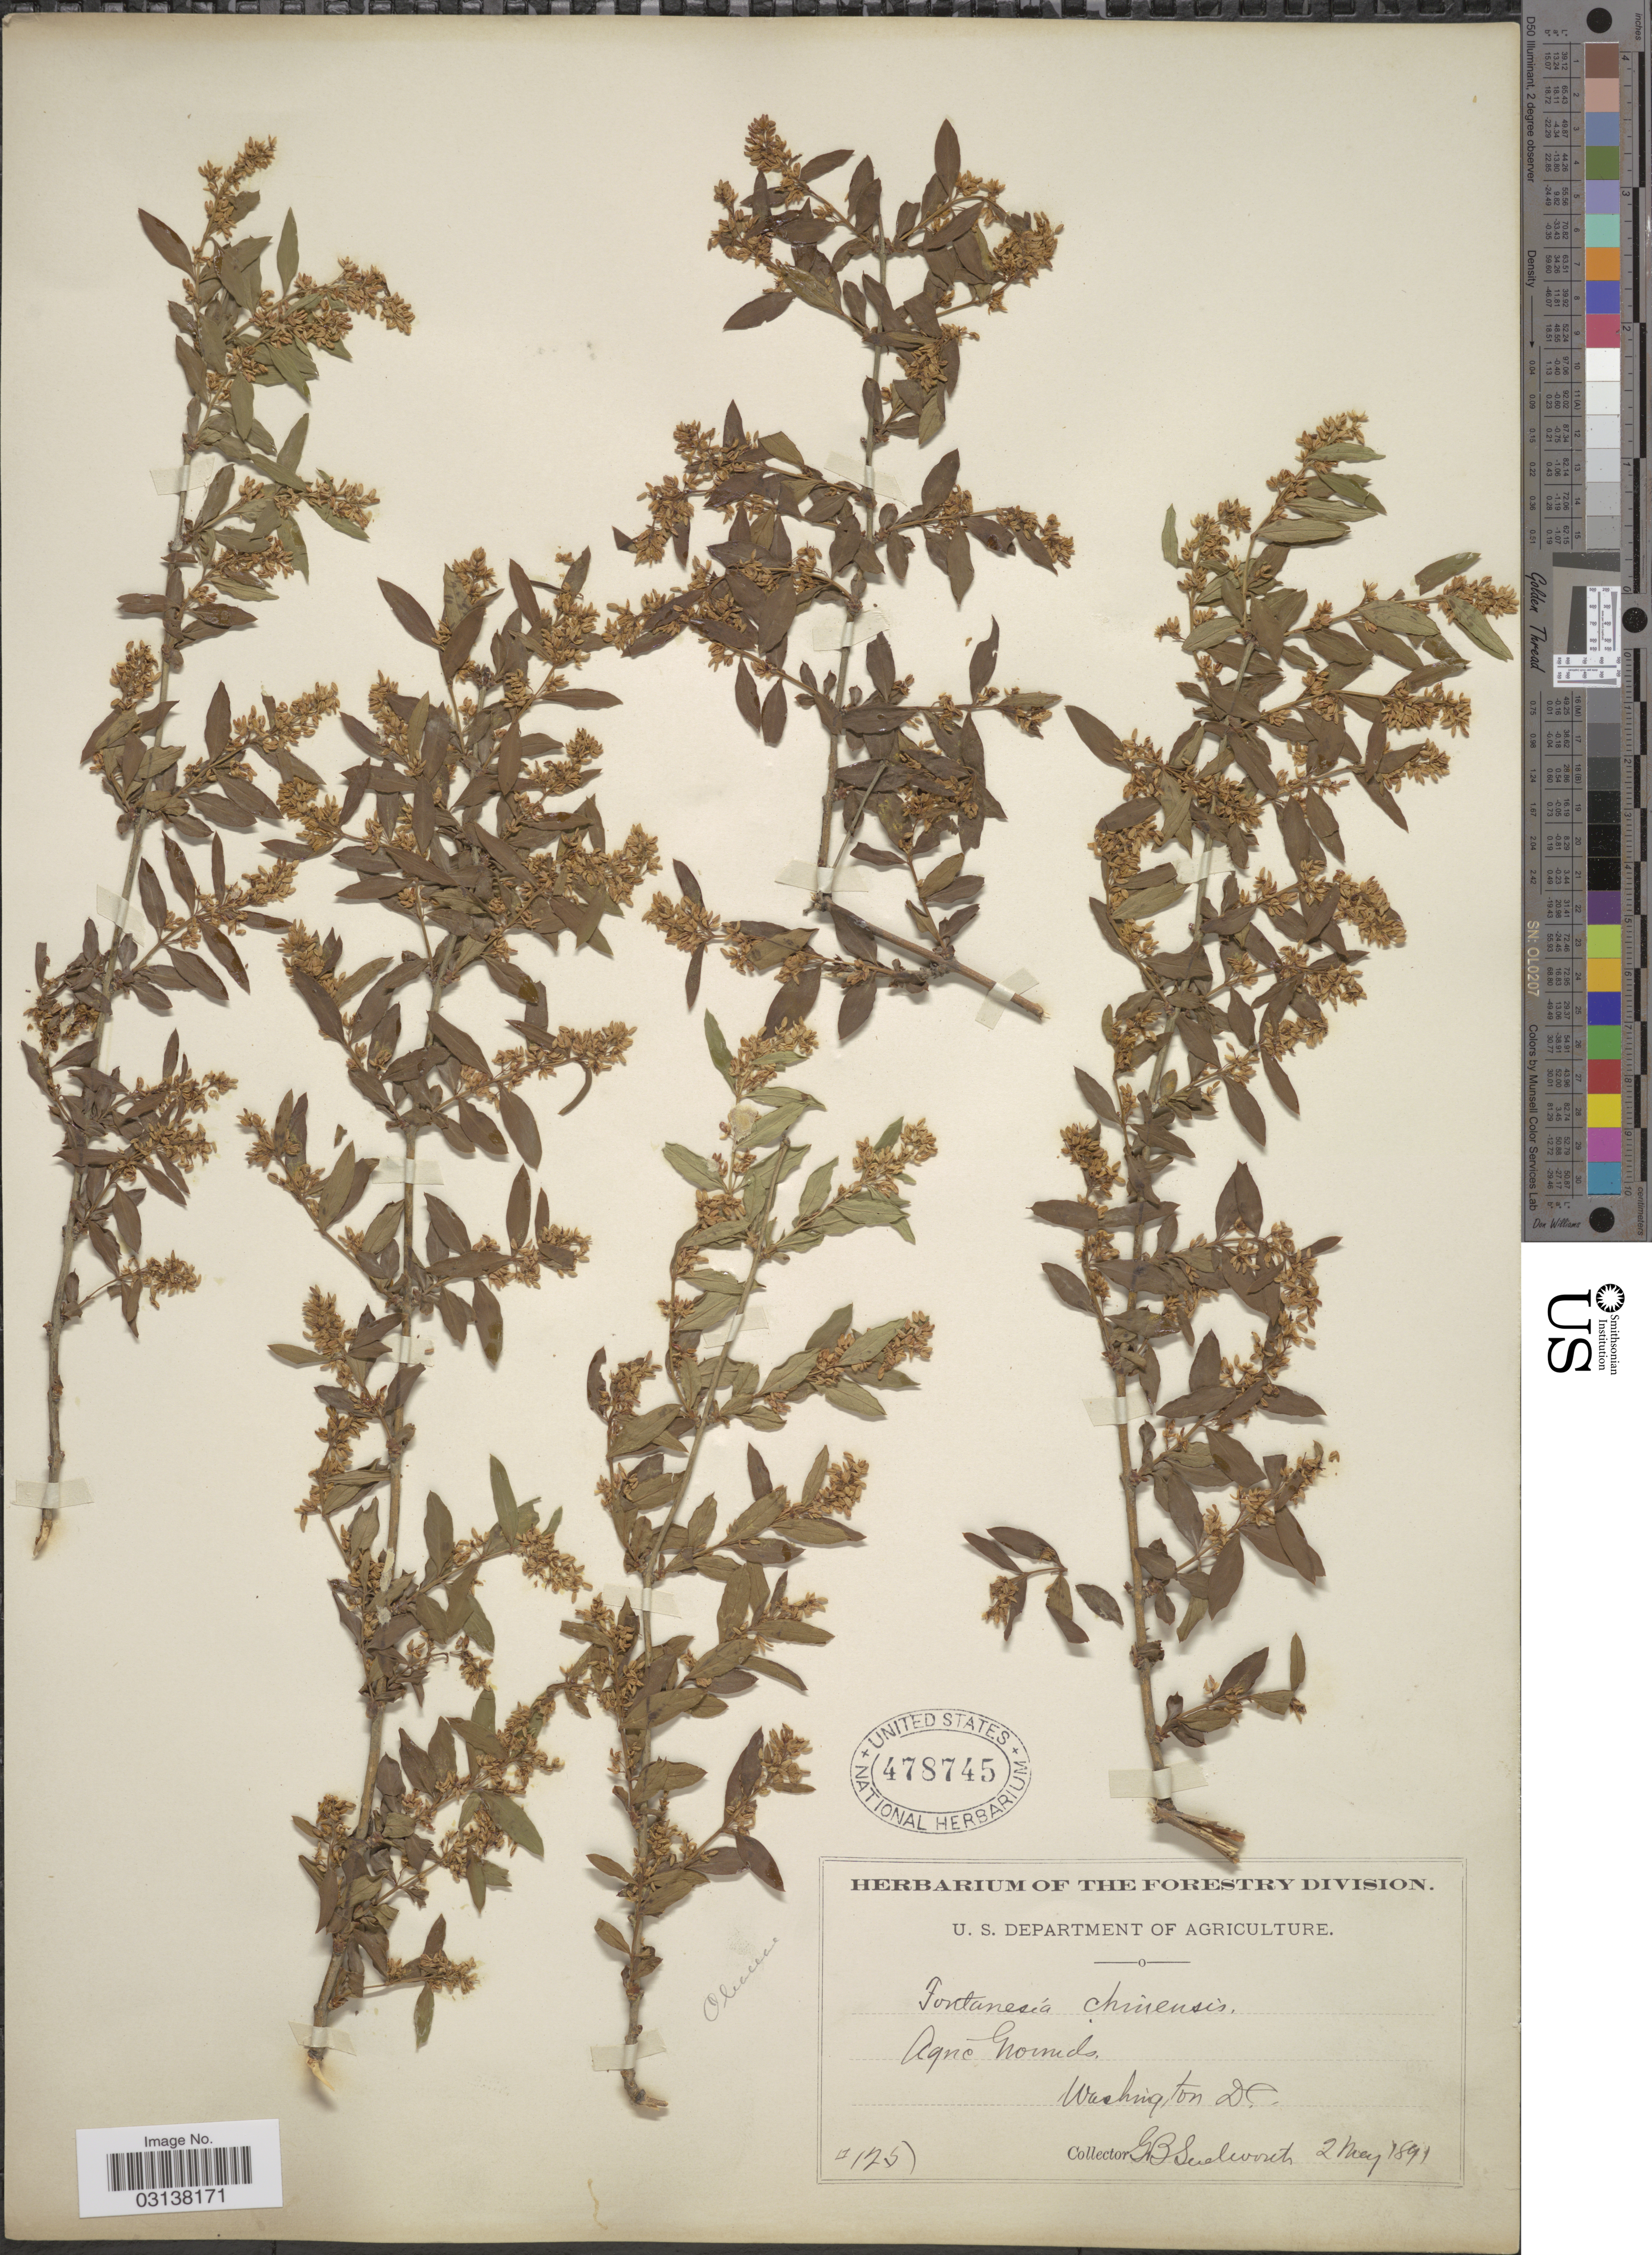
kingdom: Plantae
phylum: Tracheophyta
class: Magnoliopsida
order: Lamiales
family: Oleaceae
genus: Fontanesia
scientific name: Fontanesia chinensis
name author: Hance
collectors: G. B. Sudworth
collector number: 125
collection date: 1891-05-02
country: United States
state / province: District of Columbia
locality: Agric Grounds. Washington D. C.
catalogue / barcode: US 478745